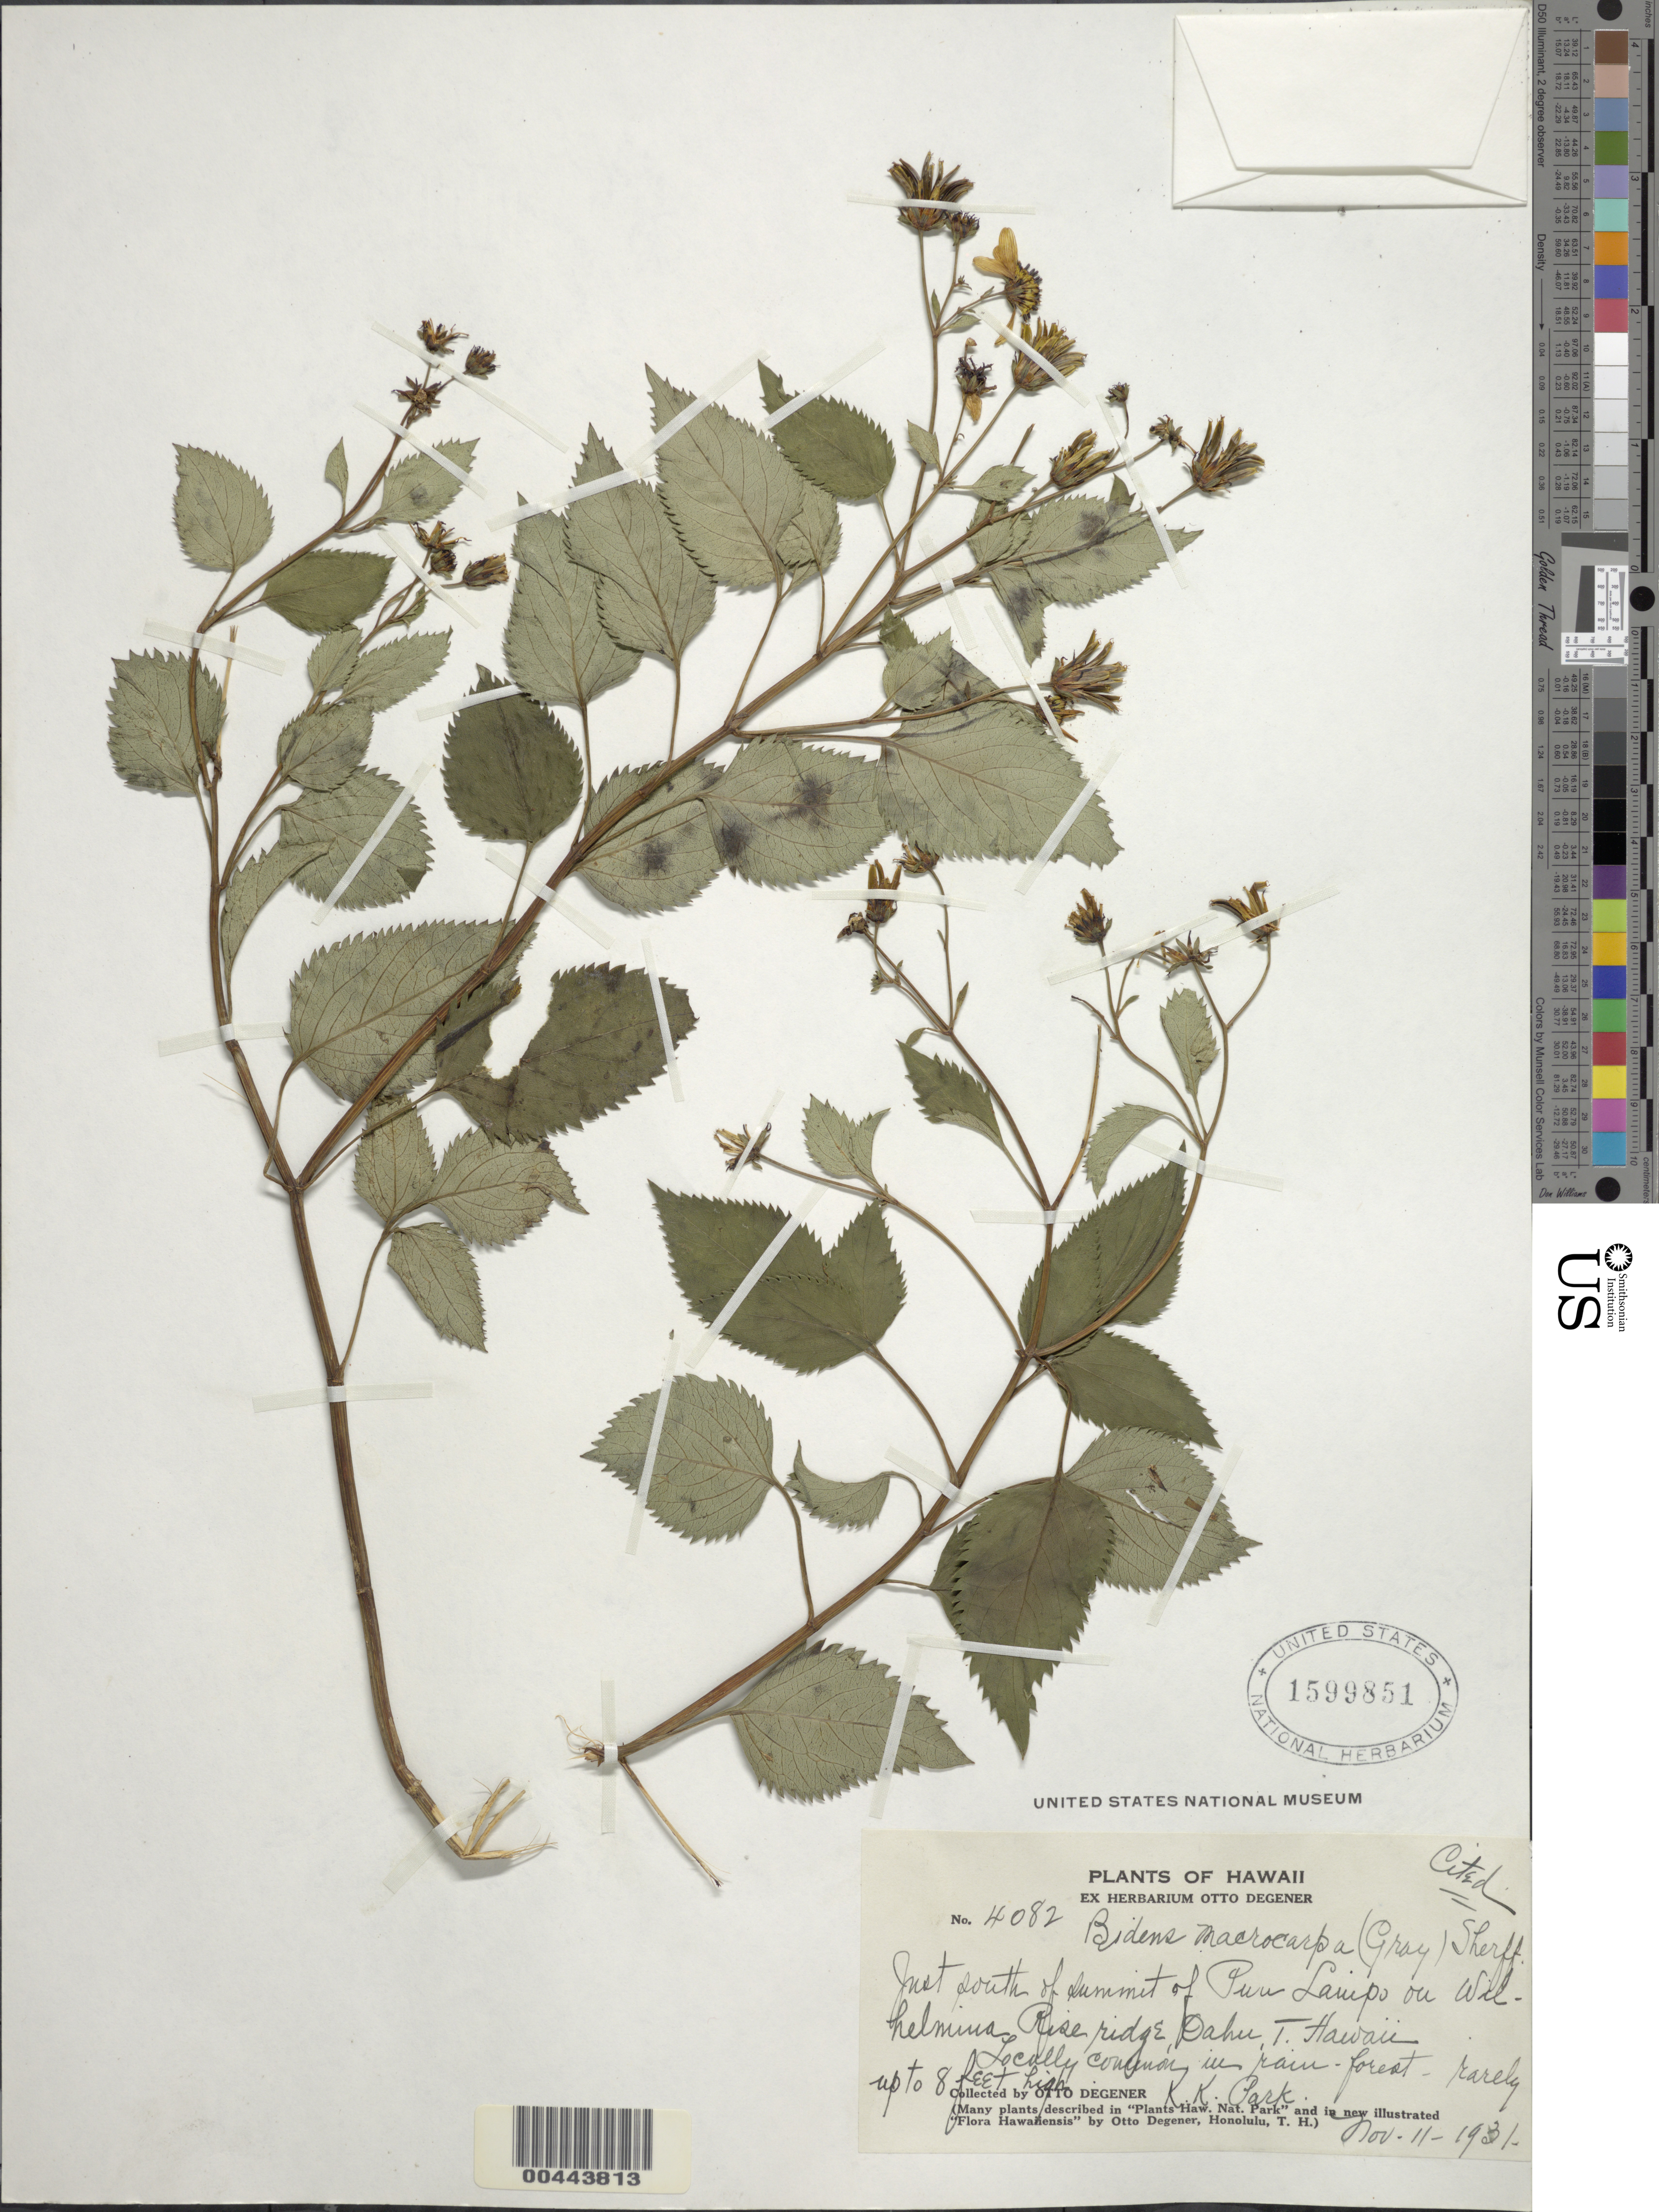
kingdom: Plantae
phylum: Tracheophyta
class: Magnoliopsida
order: Asterales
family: Asteraceae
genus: Bidens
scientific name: Bidens macrocarpa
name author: (A. Gray) Sherff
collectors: O. Degener & K. Park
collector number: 4082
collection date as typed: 11 Nov 1931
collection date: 1931-11-11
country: United States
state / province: Hawaii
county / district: Honolulu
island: Oahu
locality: Just S of summit of Puu Lanipo on Wilhelmina Rise ridge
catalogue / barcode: US 1599851